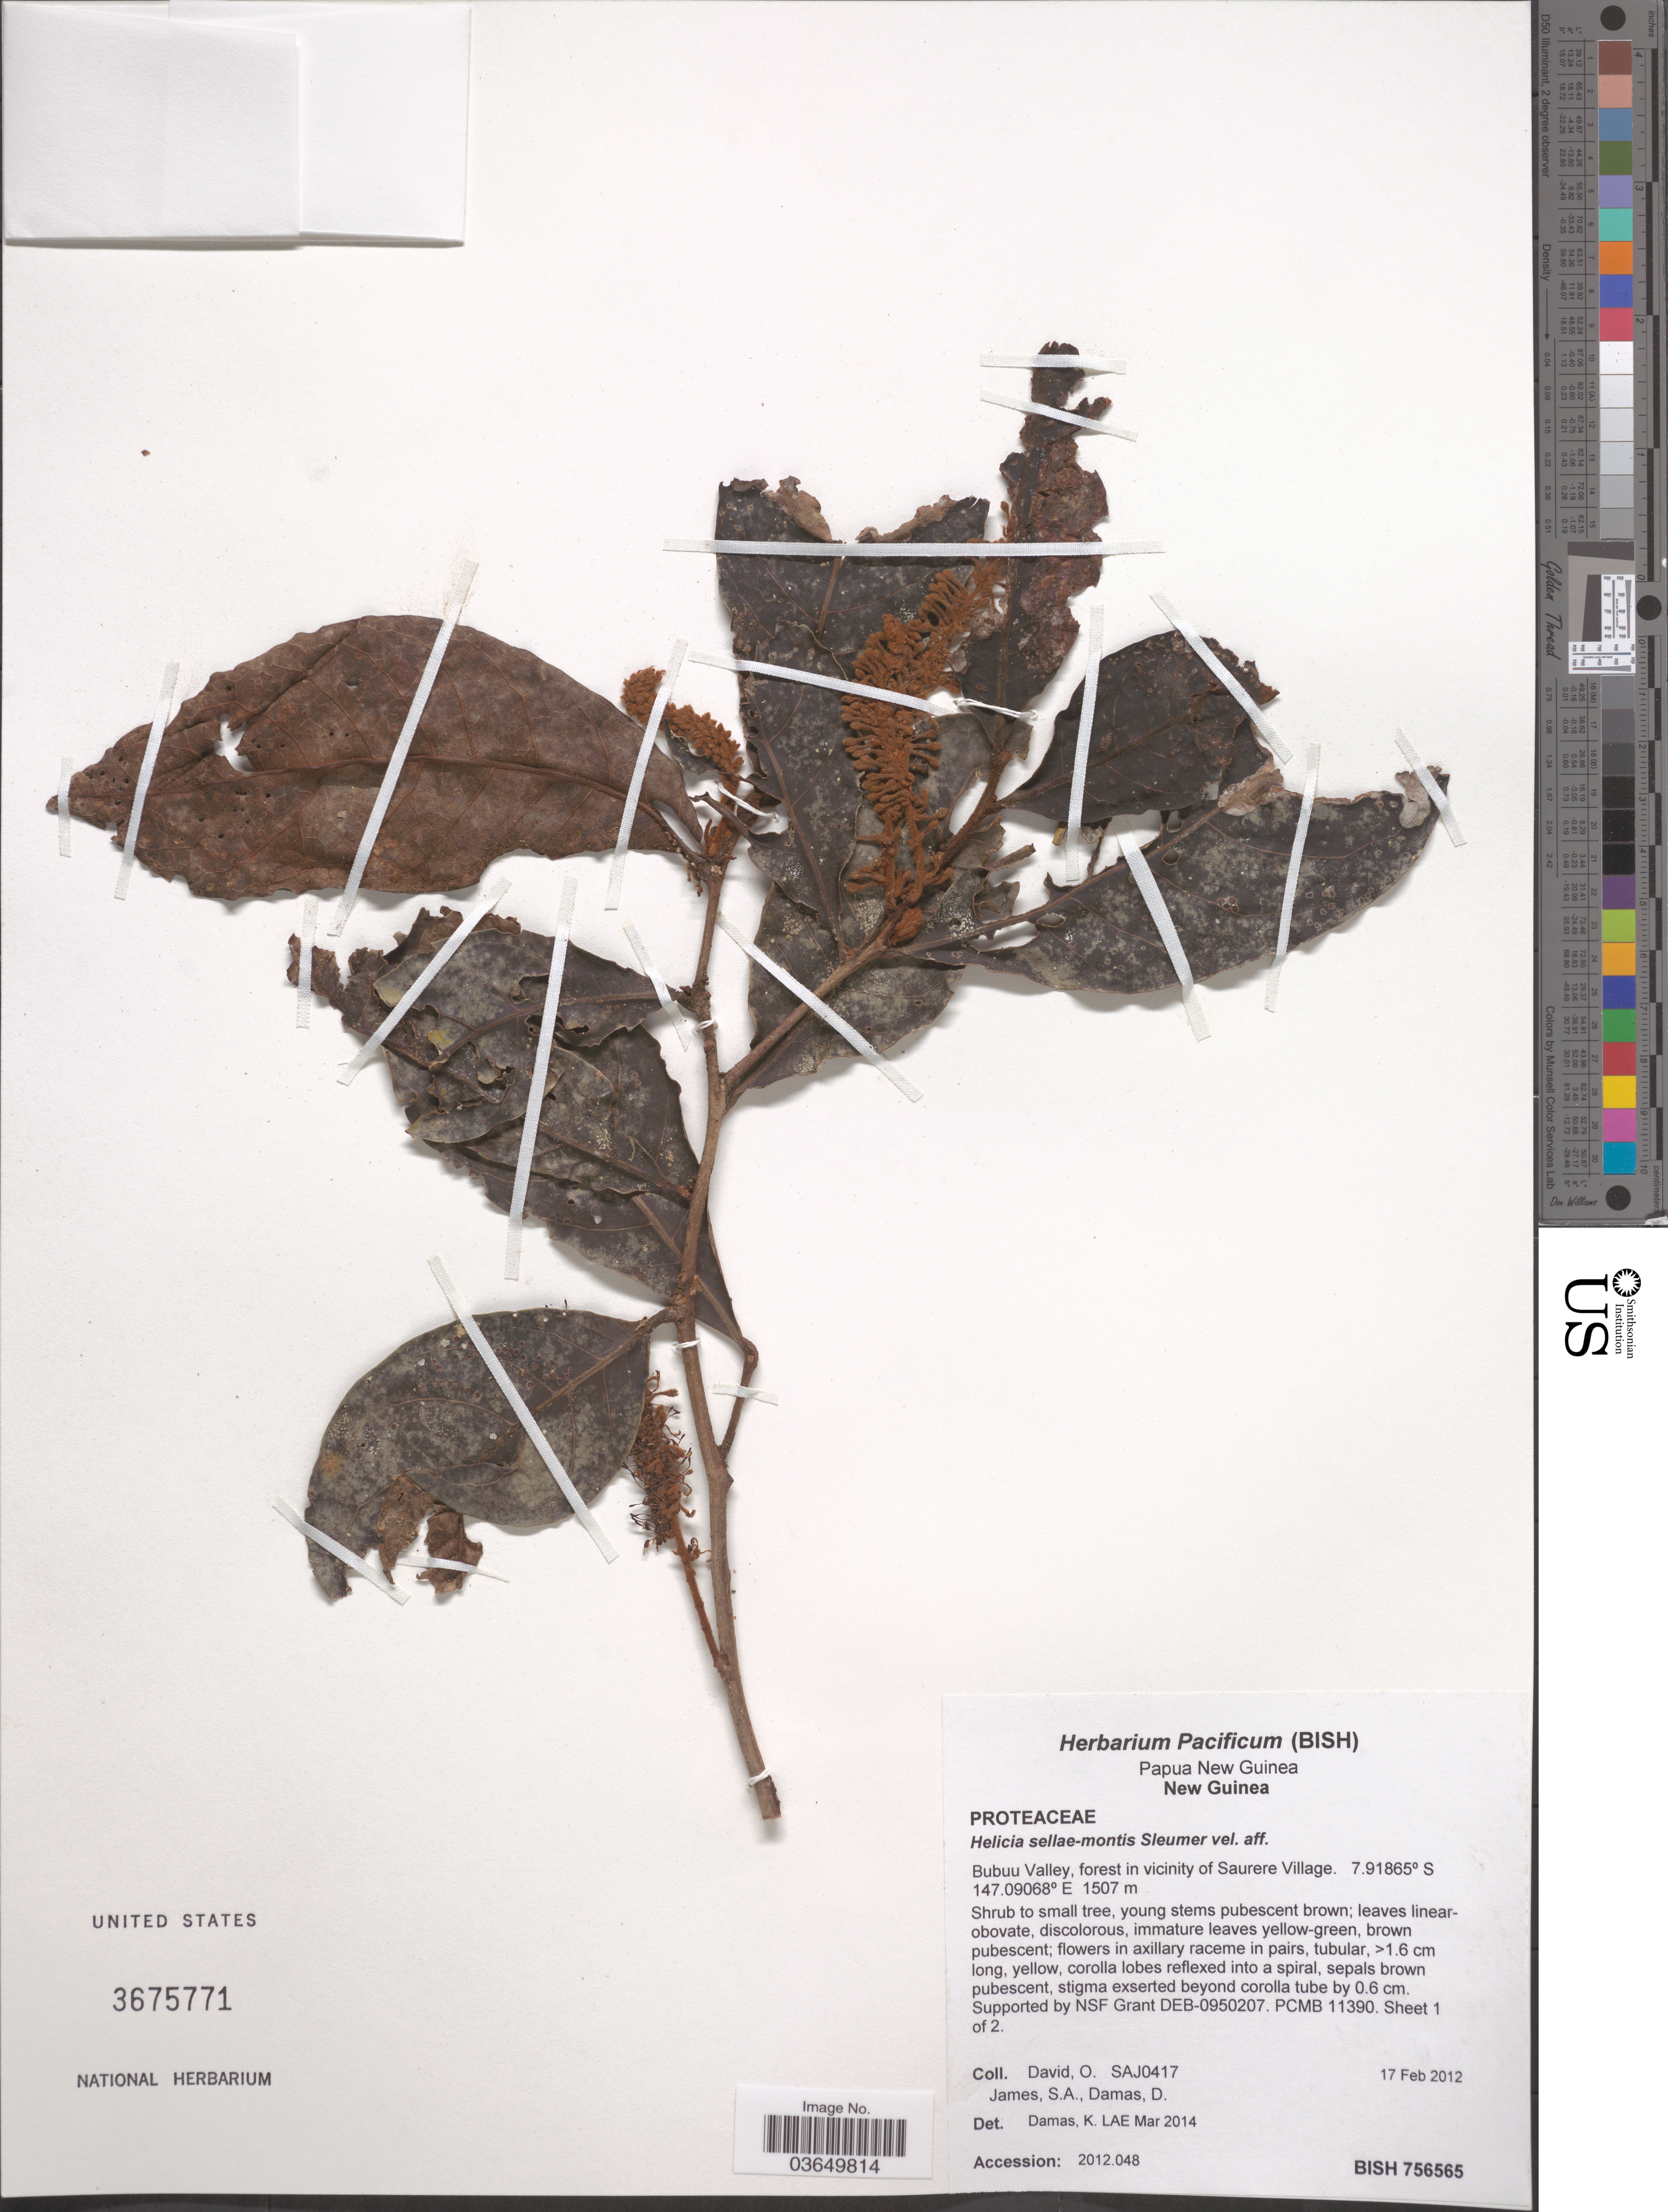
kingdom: Plantae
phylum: Tracheophyta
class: Magnoliopsida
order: Proteales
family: Proteaceae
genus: Helicia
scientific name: Helicia sellae-montis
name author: Sleumer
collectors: O. David, S. James & D. Damas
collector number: SAJ0417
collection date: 2012-02-17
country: Papua New Guinea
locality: New Guinea. Bubuu Valley, forest in vicinity of Saurere Village.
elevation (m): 1507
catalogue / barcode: US 3675771